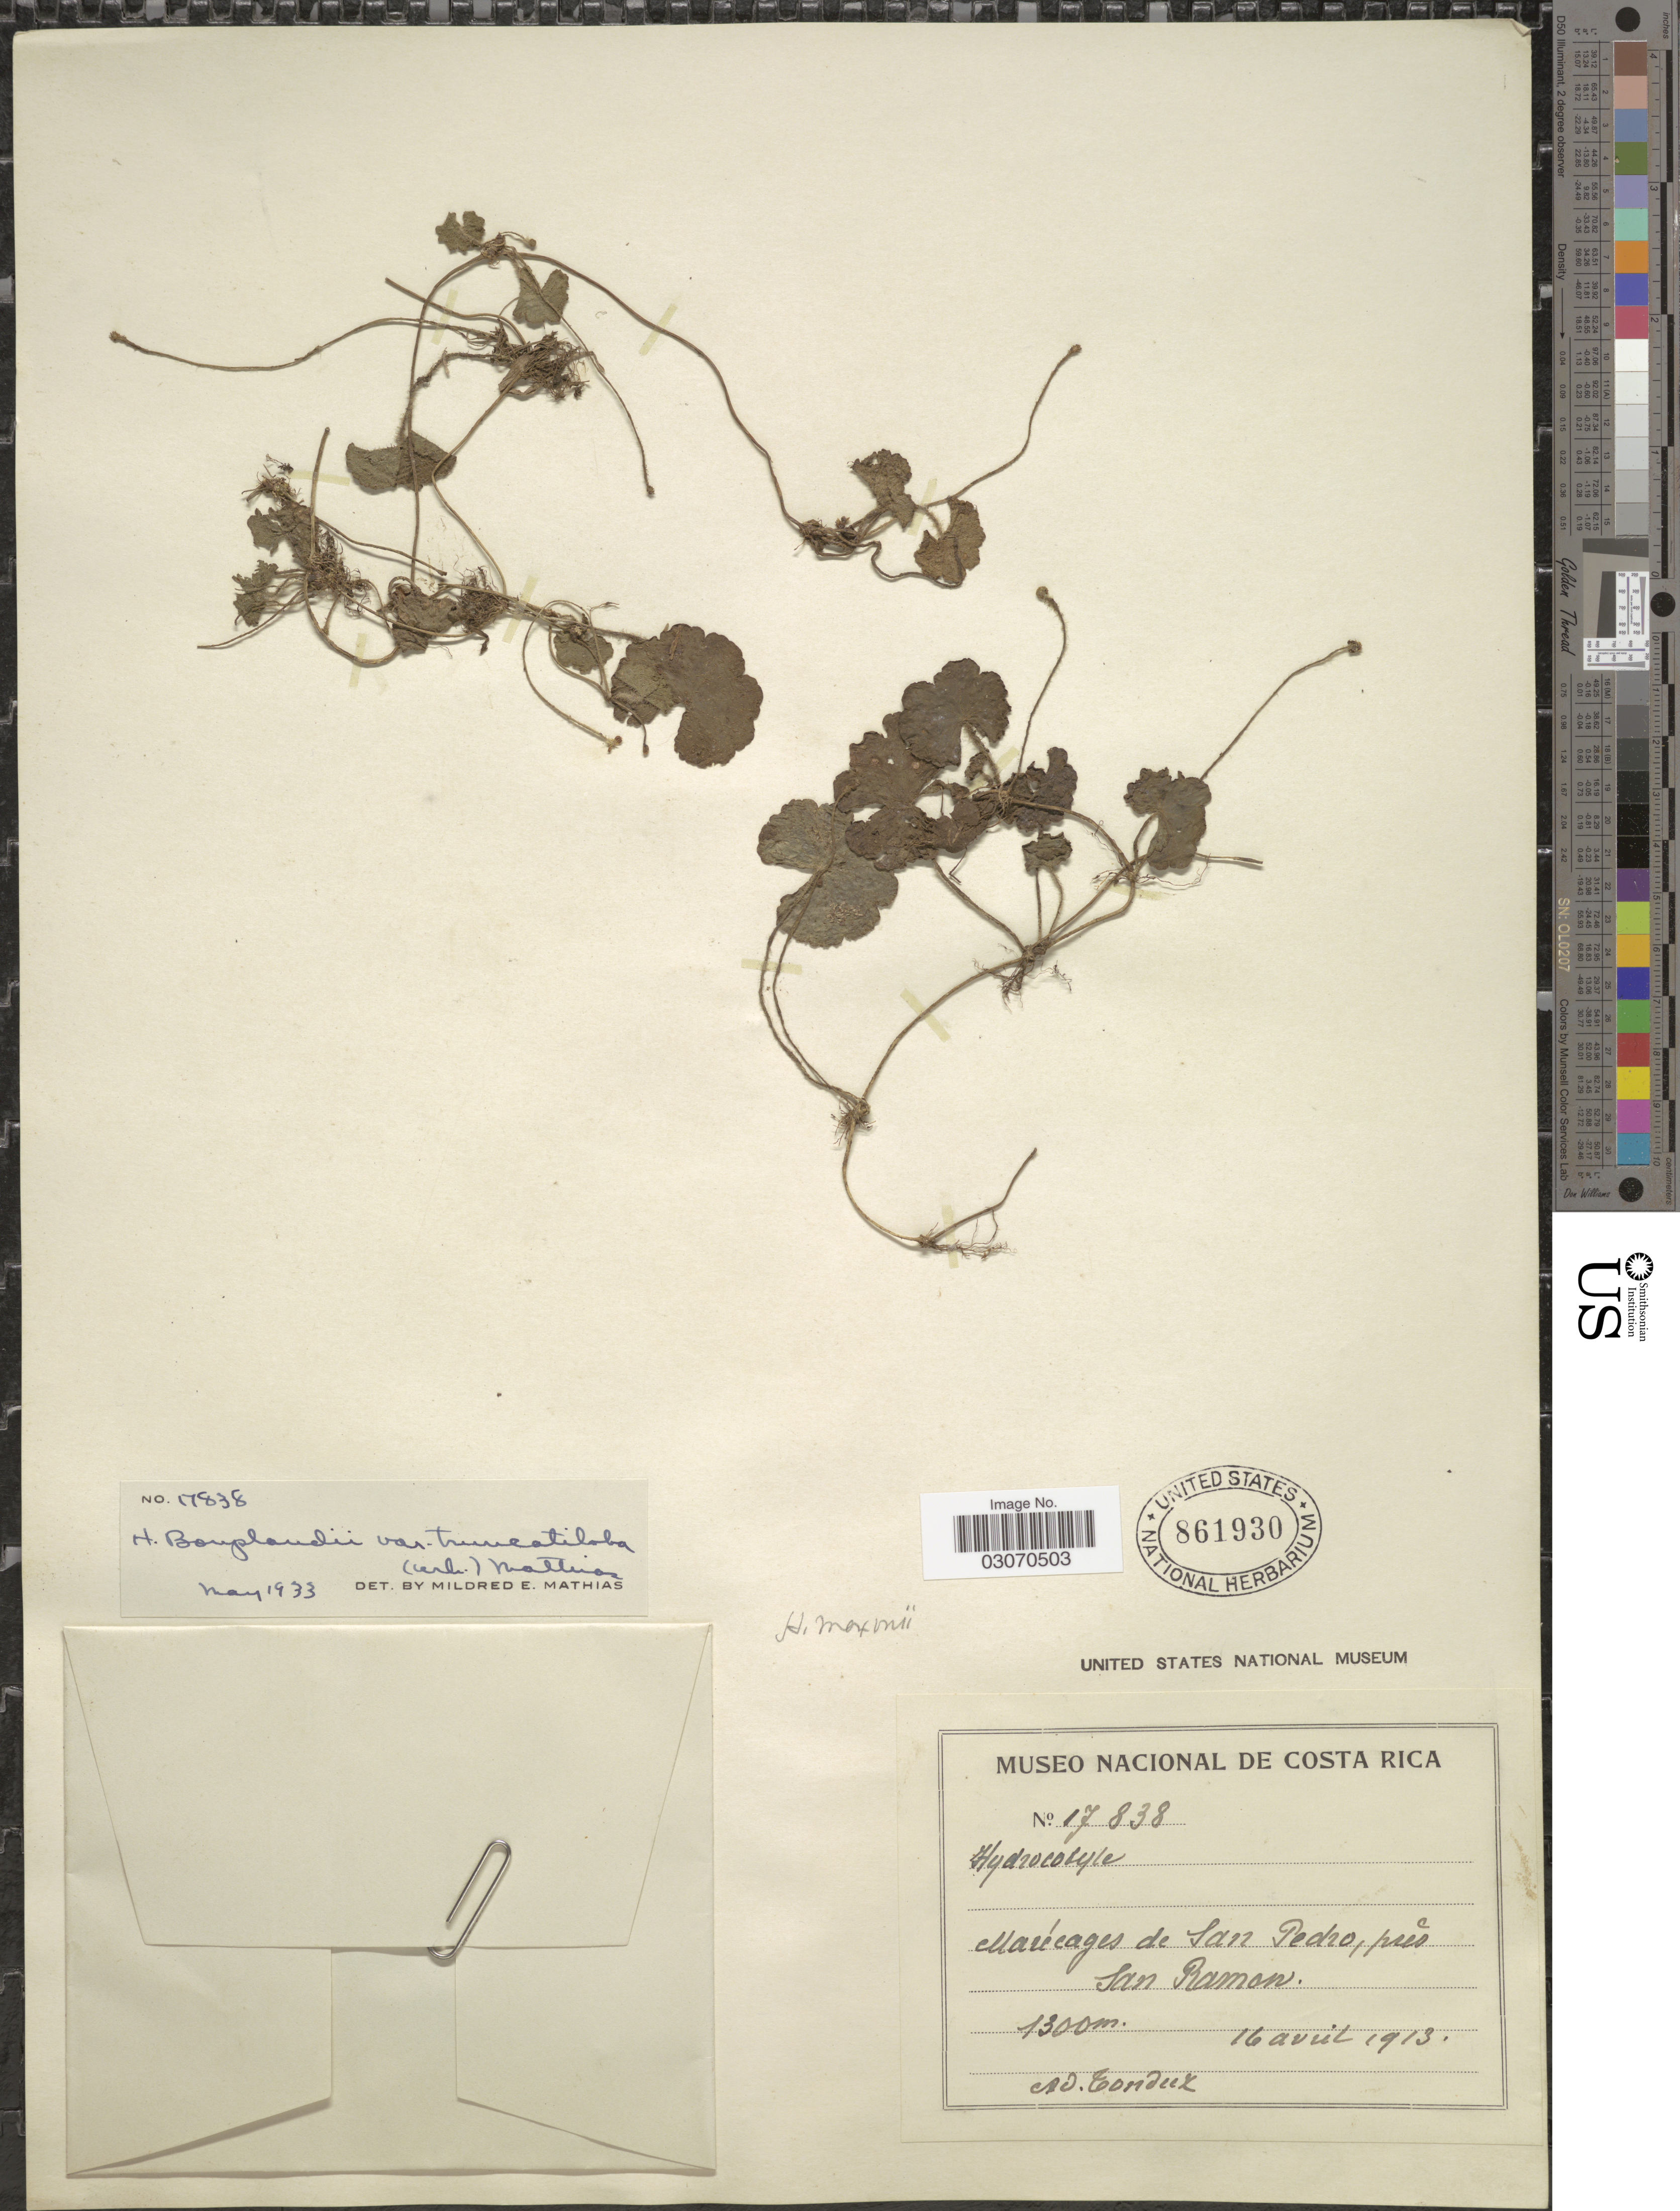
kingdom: Plantae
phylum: Tracheophyta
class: Magnoliopsida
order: Apiales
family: Araliaceae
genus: Hydrocotyle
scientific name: Hydrocotyle leucocephala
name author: Cham. & Schltdl.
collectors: A. Tonduz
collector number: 17838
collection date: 1913-04-16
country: Costa Rica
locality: Marécages de San Pedro, prés San Ramon.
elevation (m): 1300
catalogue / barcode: US 861930